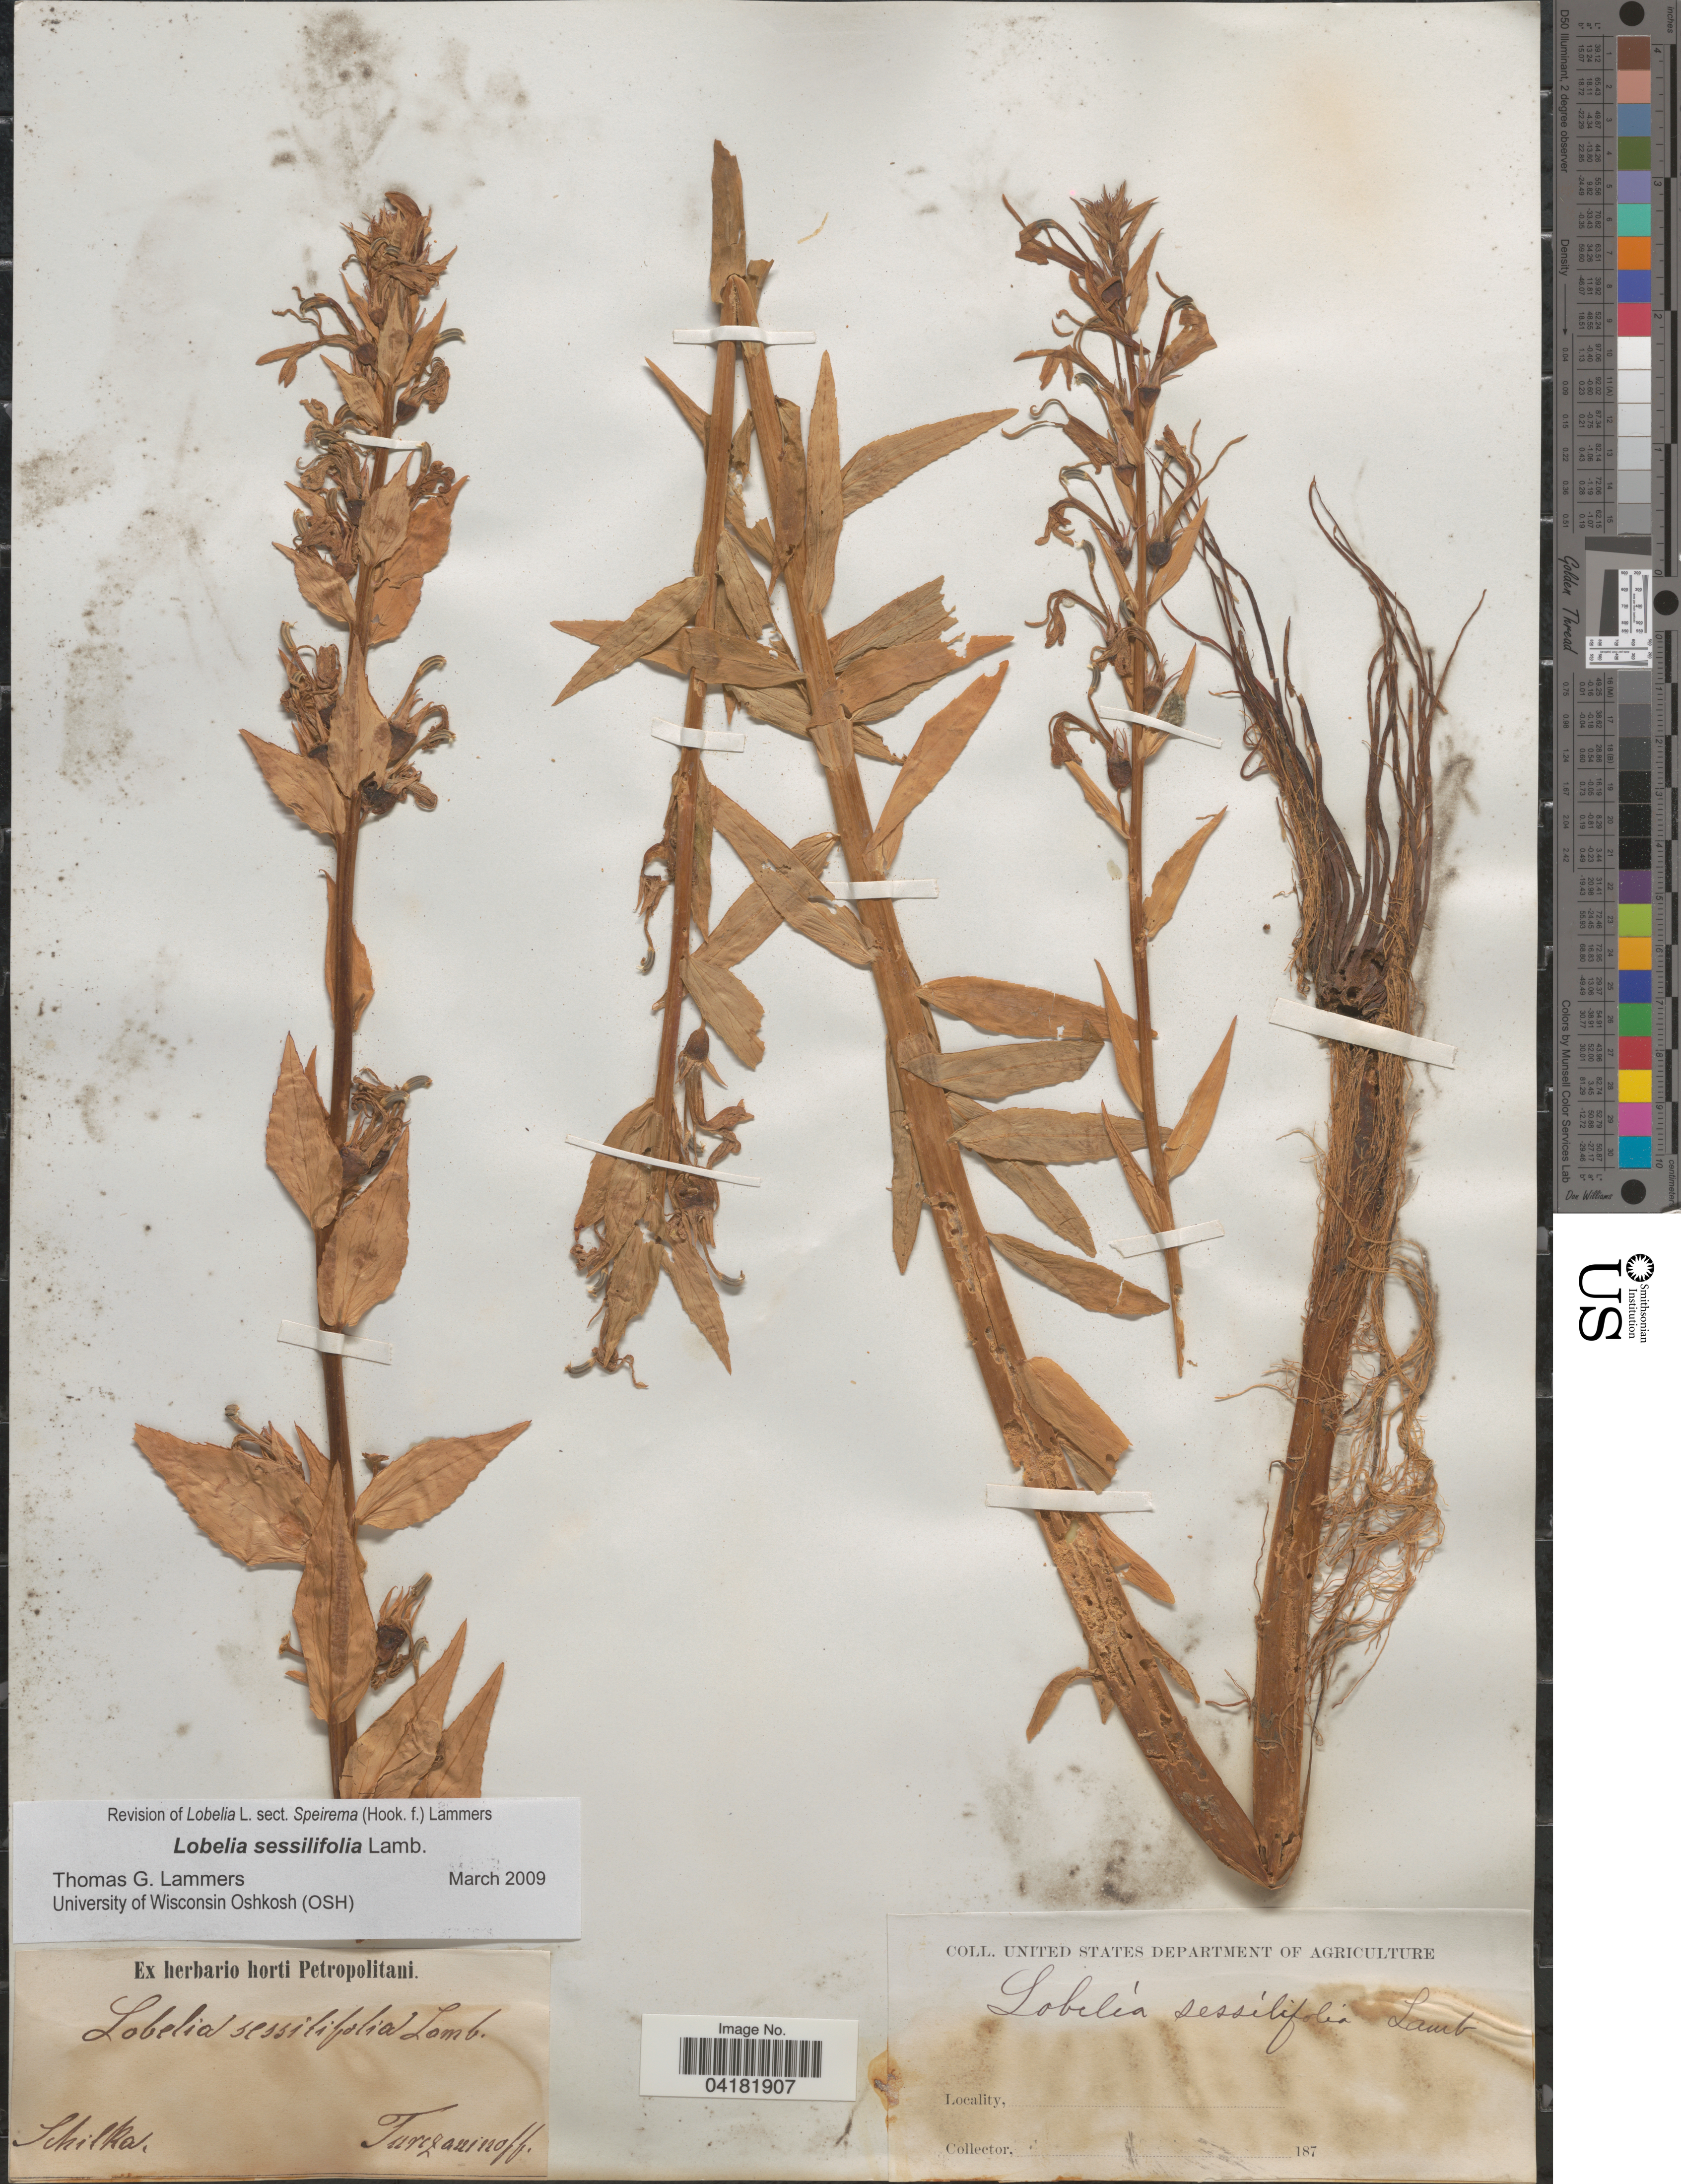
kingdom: Plantae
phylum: Tracheophyta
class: Magnoliopsida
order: Asterales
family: Campanulaceae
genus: Lobelia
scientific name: Lobelia sessilifolia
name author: Lamb.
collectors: N. Turczaninow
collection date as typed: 187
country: Russian Federation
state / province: Zabaykalsky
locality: Schilka.